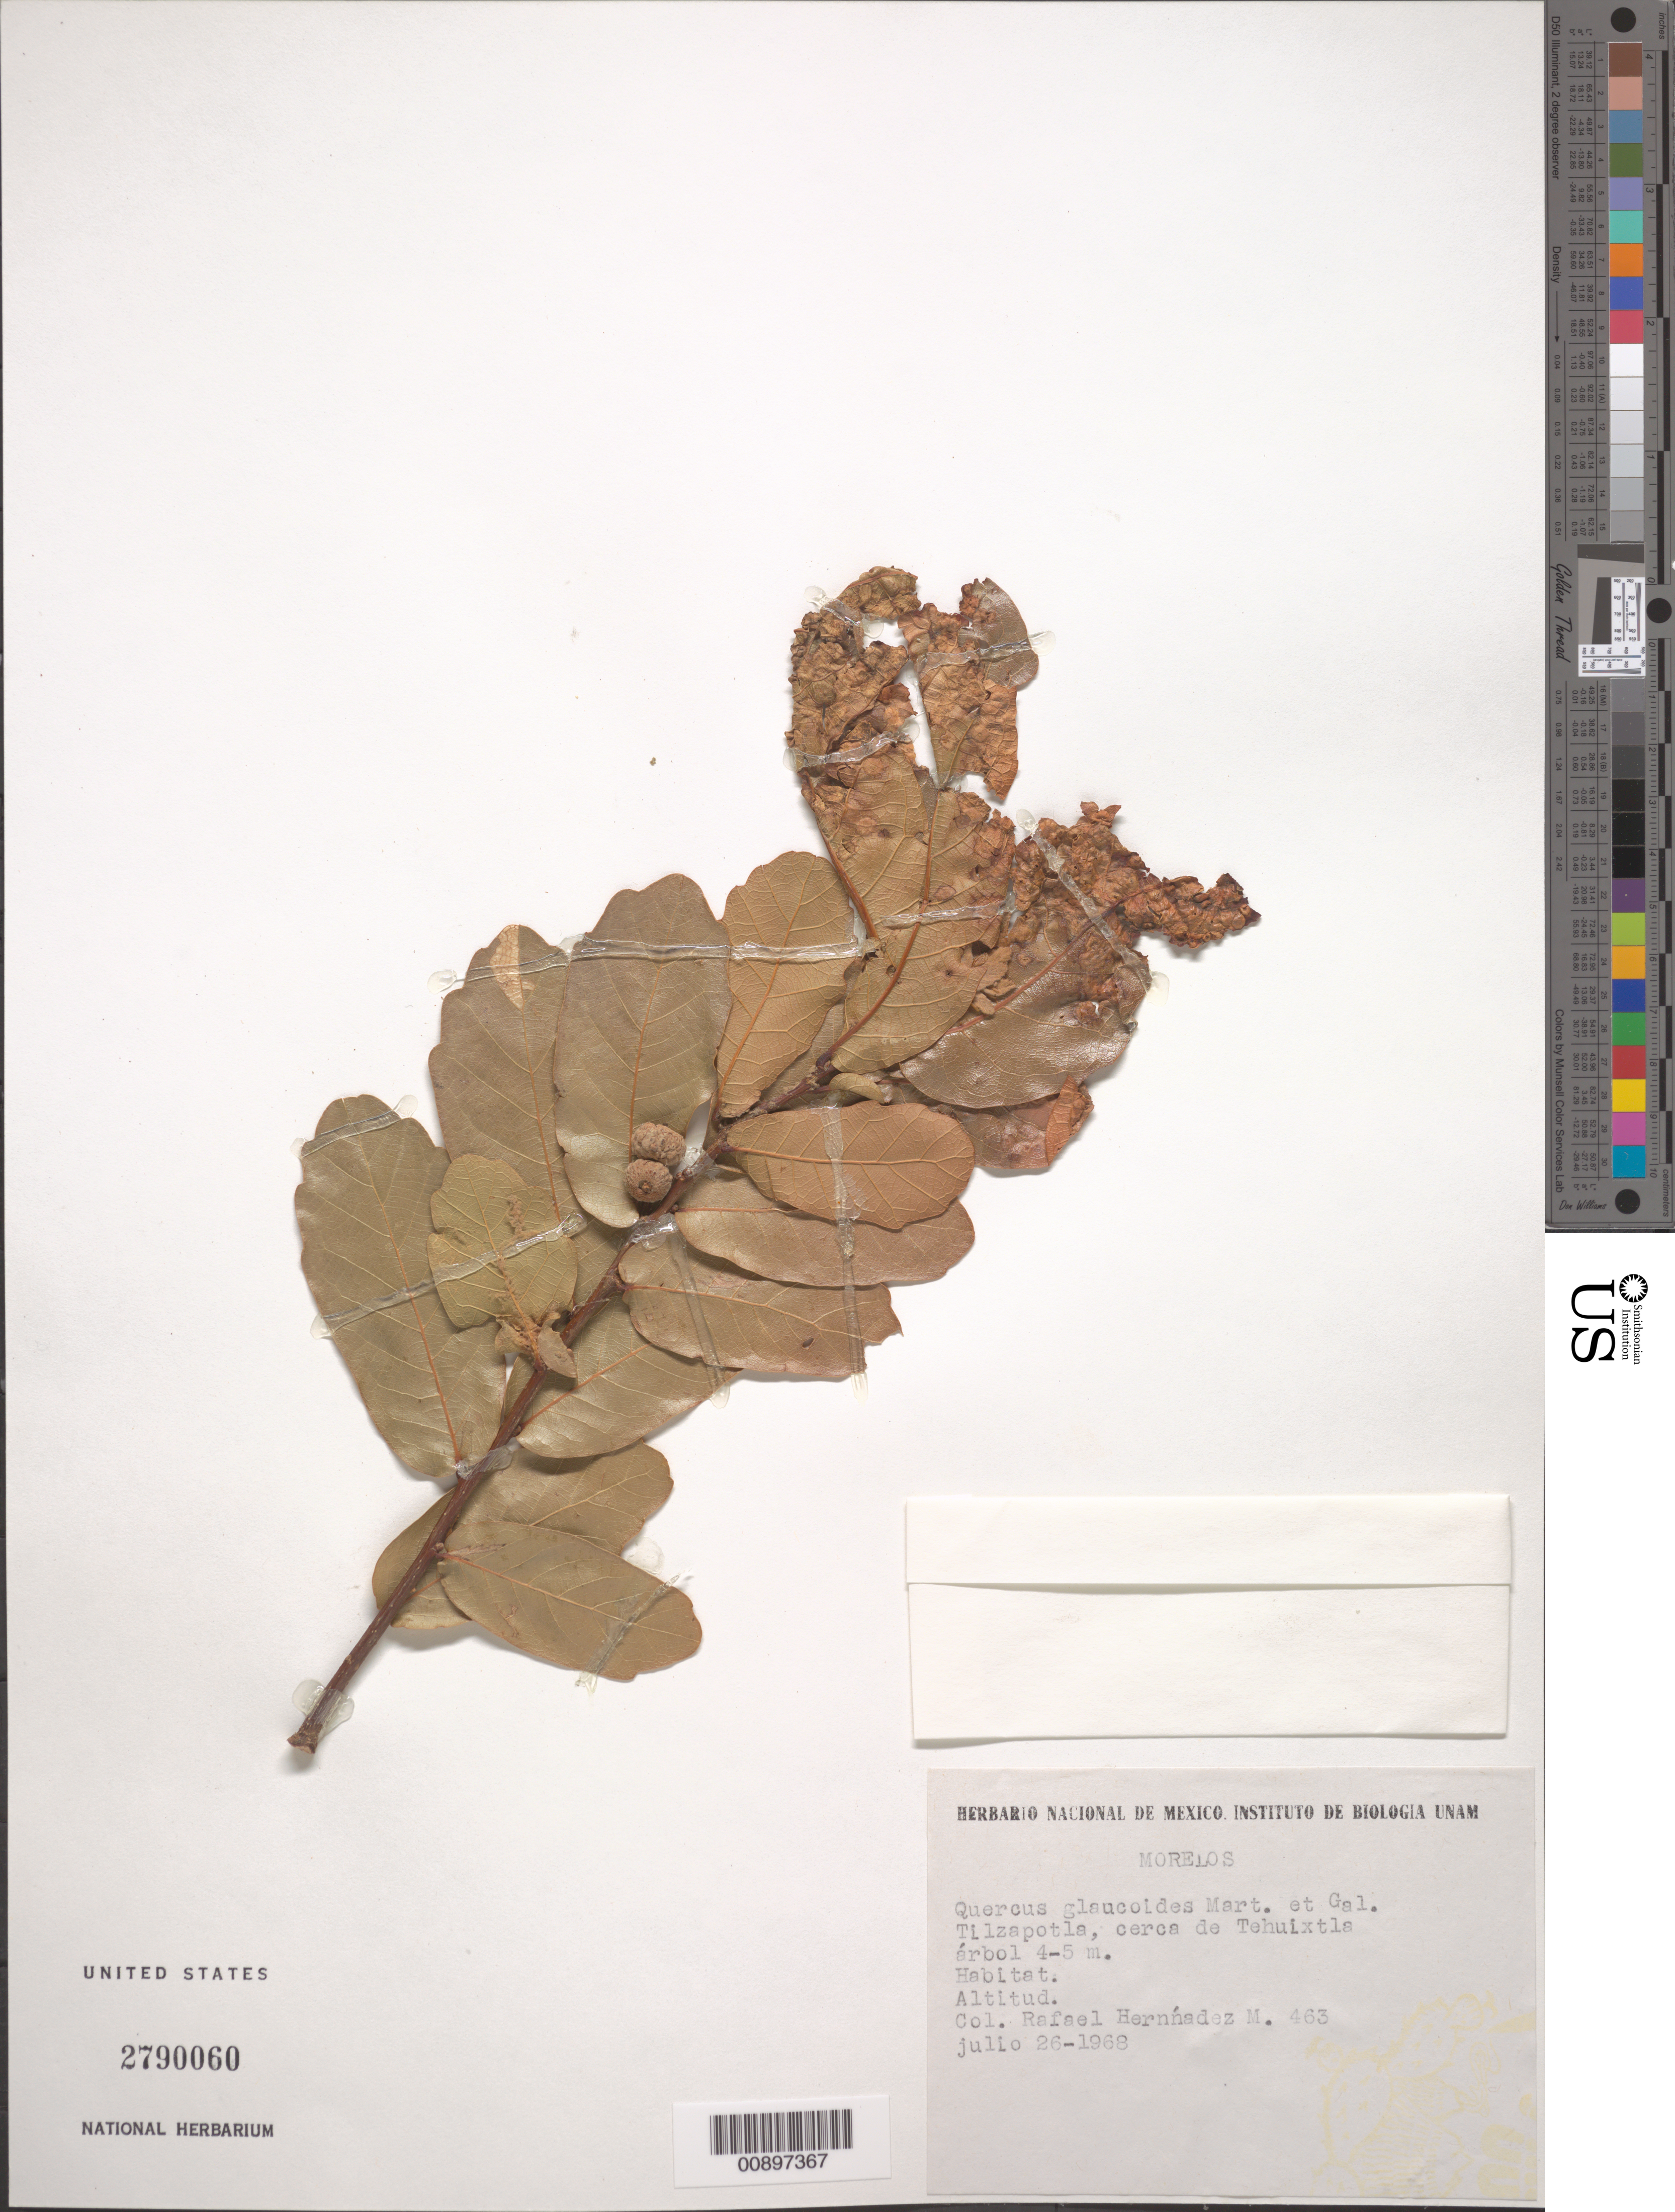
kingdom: Plantae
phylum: Tracheophyta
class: Magnoliopsida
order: Fagales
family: Fagaceae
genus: Quercus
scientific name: Quercus glaucoides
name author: M. Martens & Galeotti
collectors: R. M. Hernandez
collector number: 463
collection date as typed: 26 Jul 1968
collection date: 1968-07-26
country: Mexico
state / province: Morelos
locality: Tilzapotla, cerca de Tehuixtla, Morelos.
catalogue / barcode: US 2790060